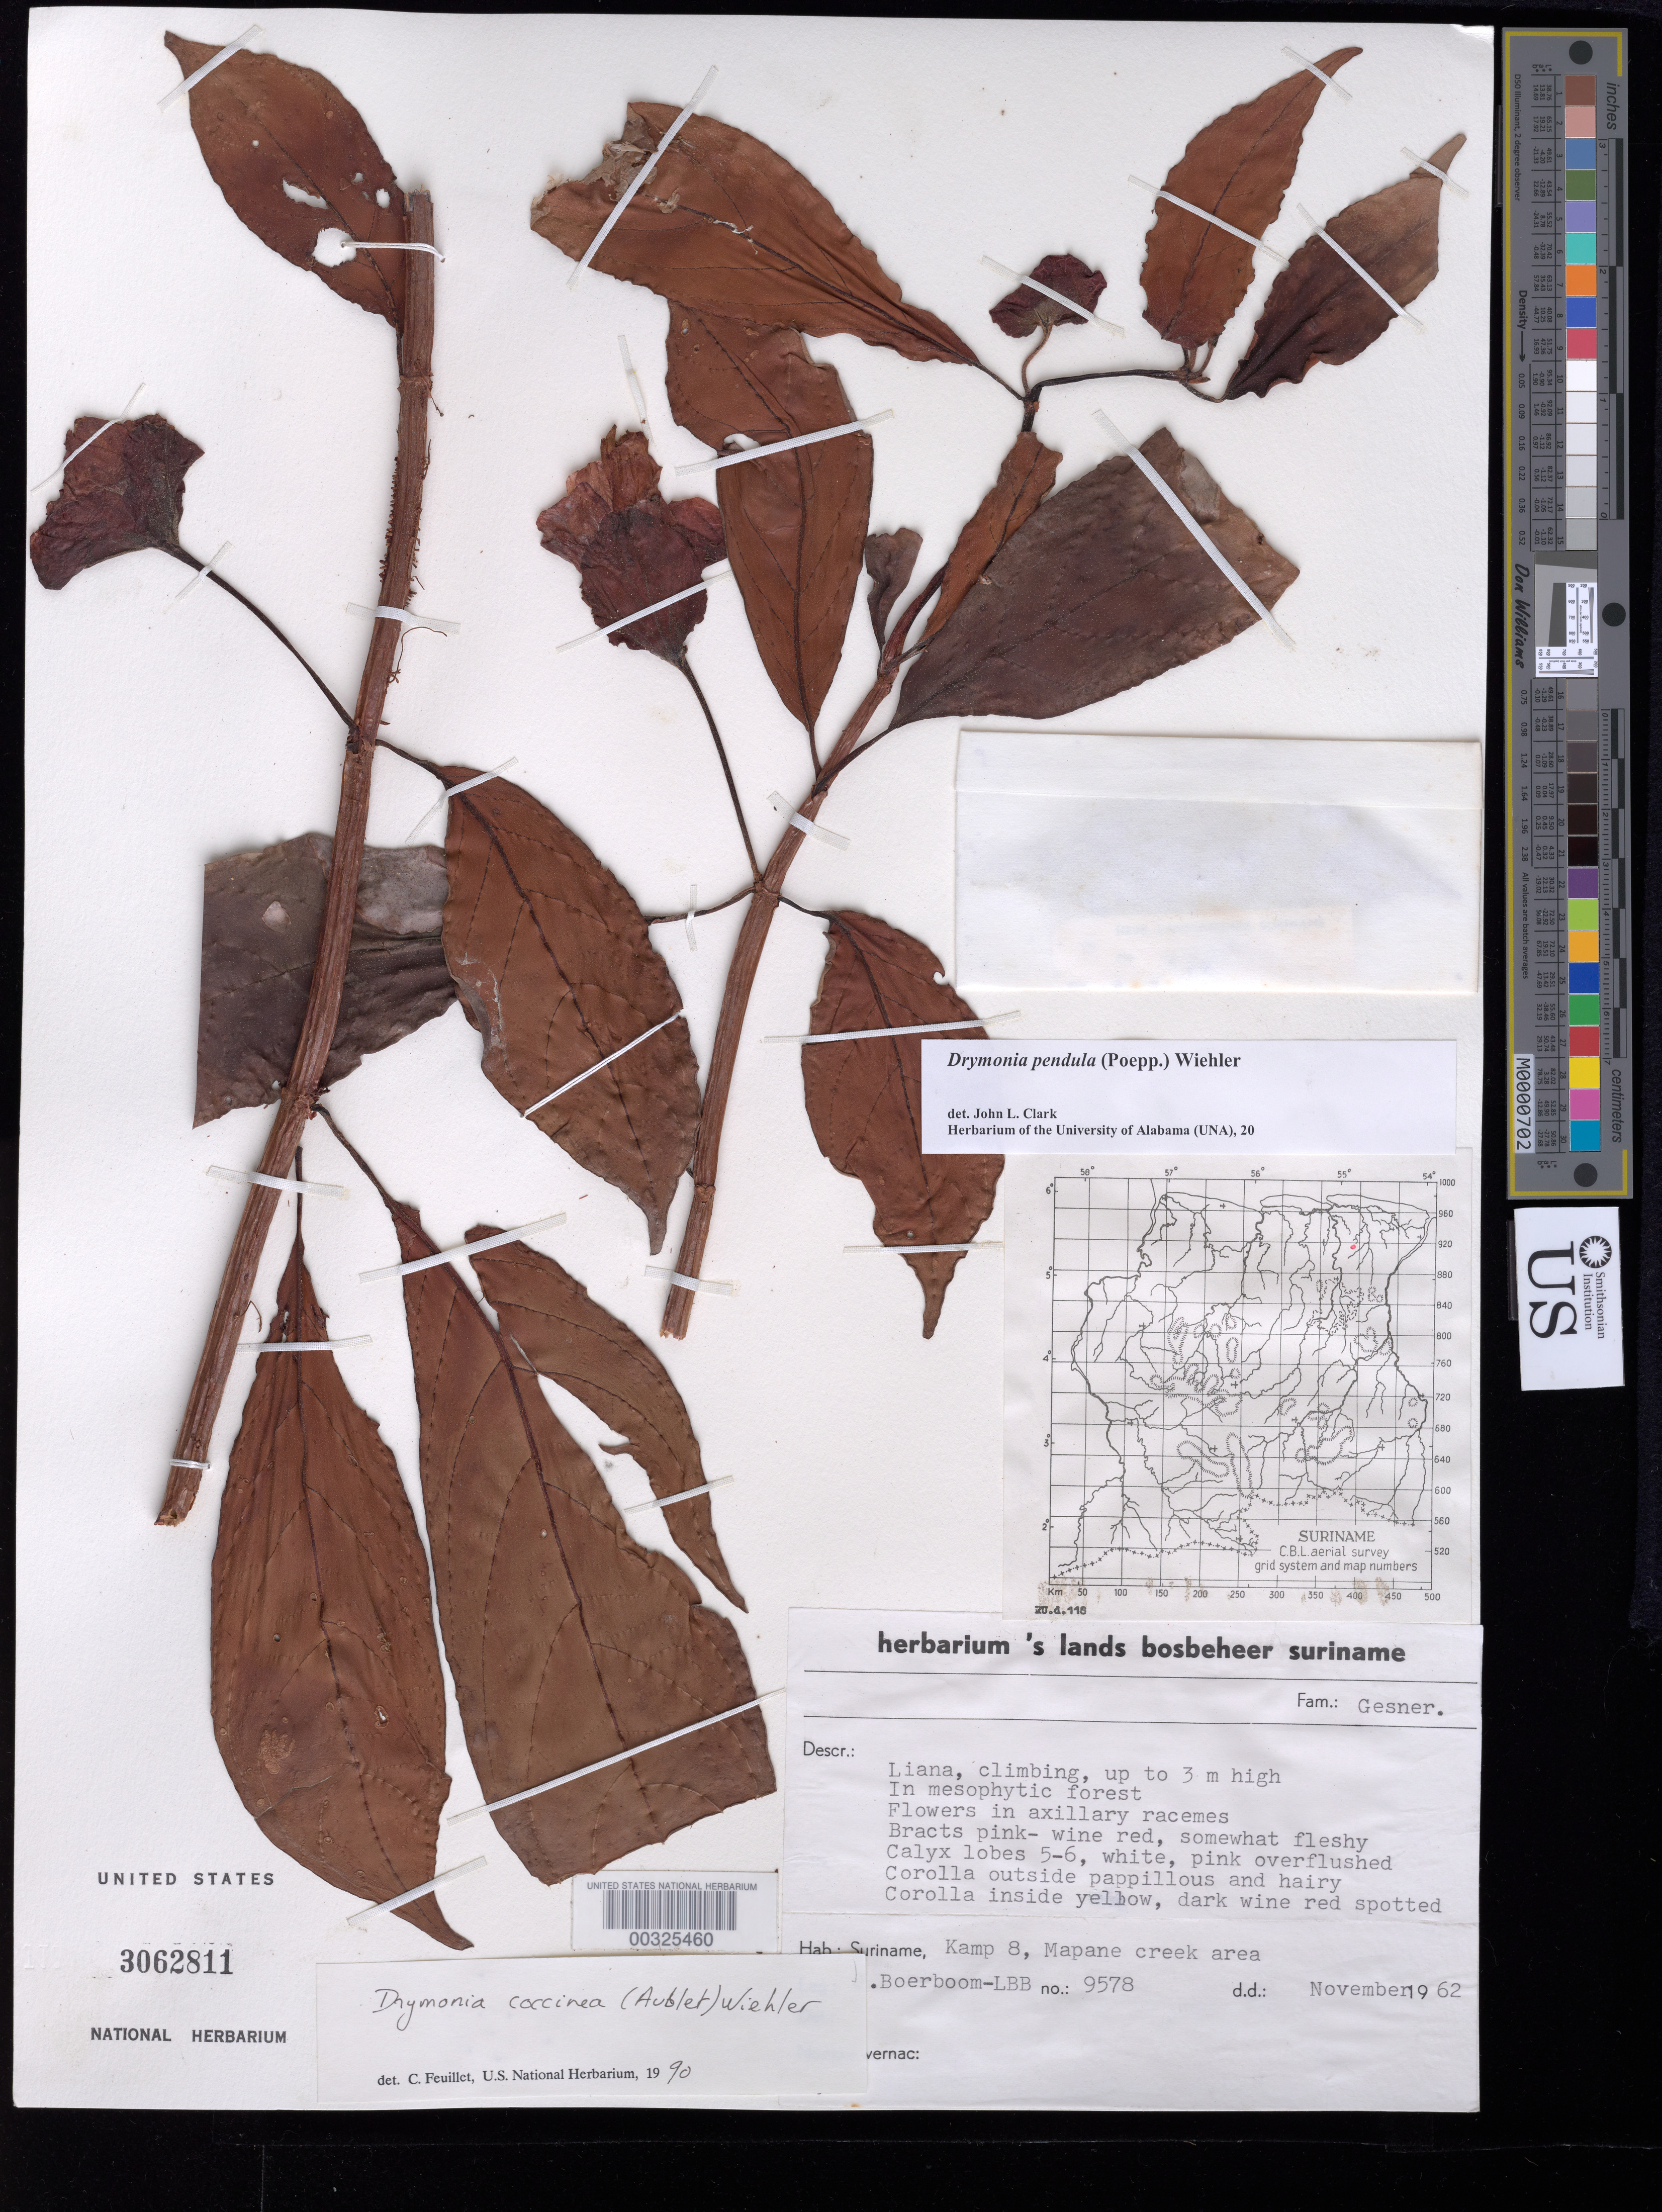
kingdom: Plantae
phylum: Tracheophyta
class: Magnoliopsida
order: Lamiales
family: Gesneriaceae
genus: Drymonia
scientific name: Drymonia coccinea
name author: (Aubl.) Wiehler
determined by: Skog, Laurence E.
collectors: J. Boerboom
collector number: LBB 9578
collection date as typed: Nov 1962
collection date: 1962-11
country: Suriname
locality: Kamp 8, Mapane creek area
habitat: In mesophytic forest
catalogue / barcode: US 3062811